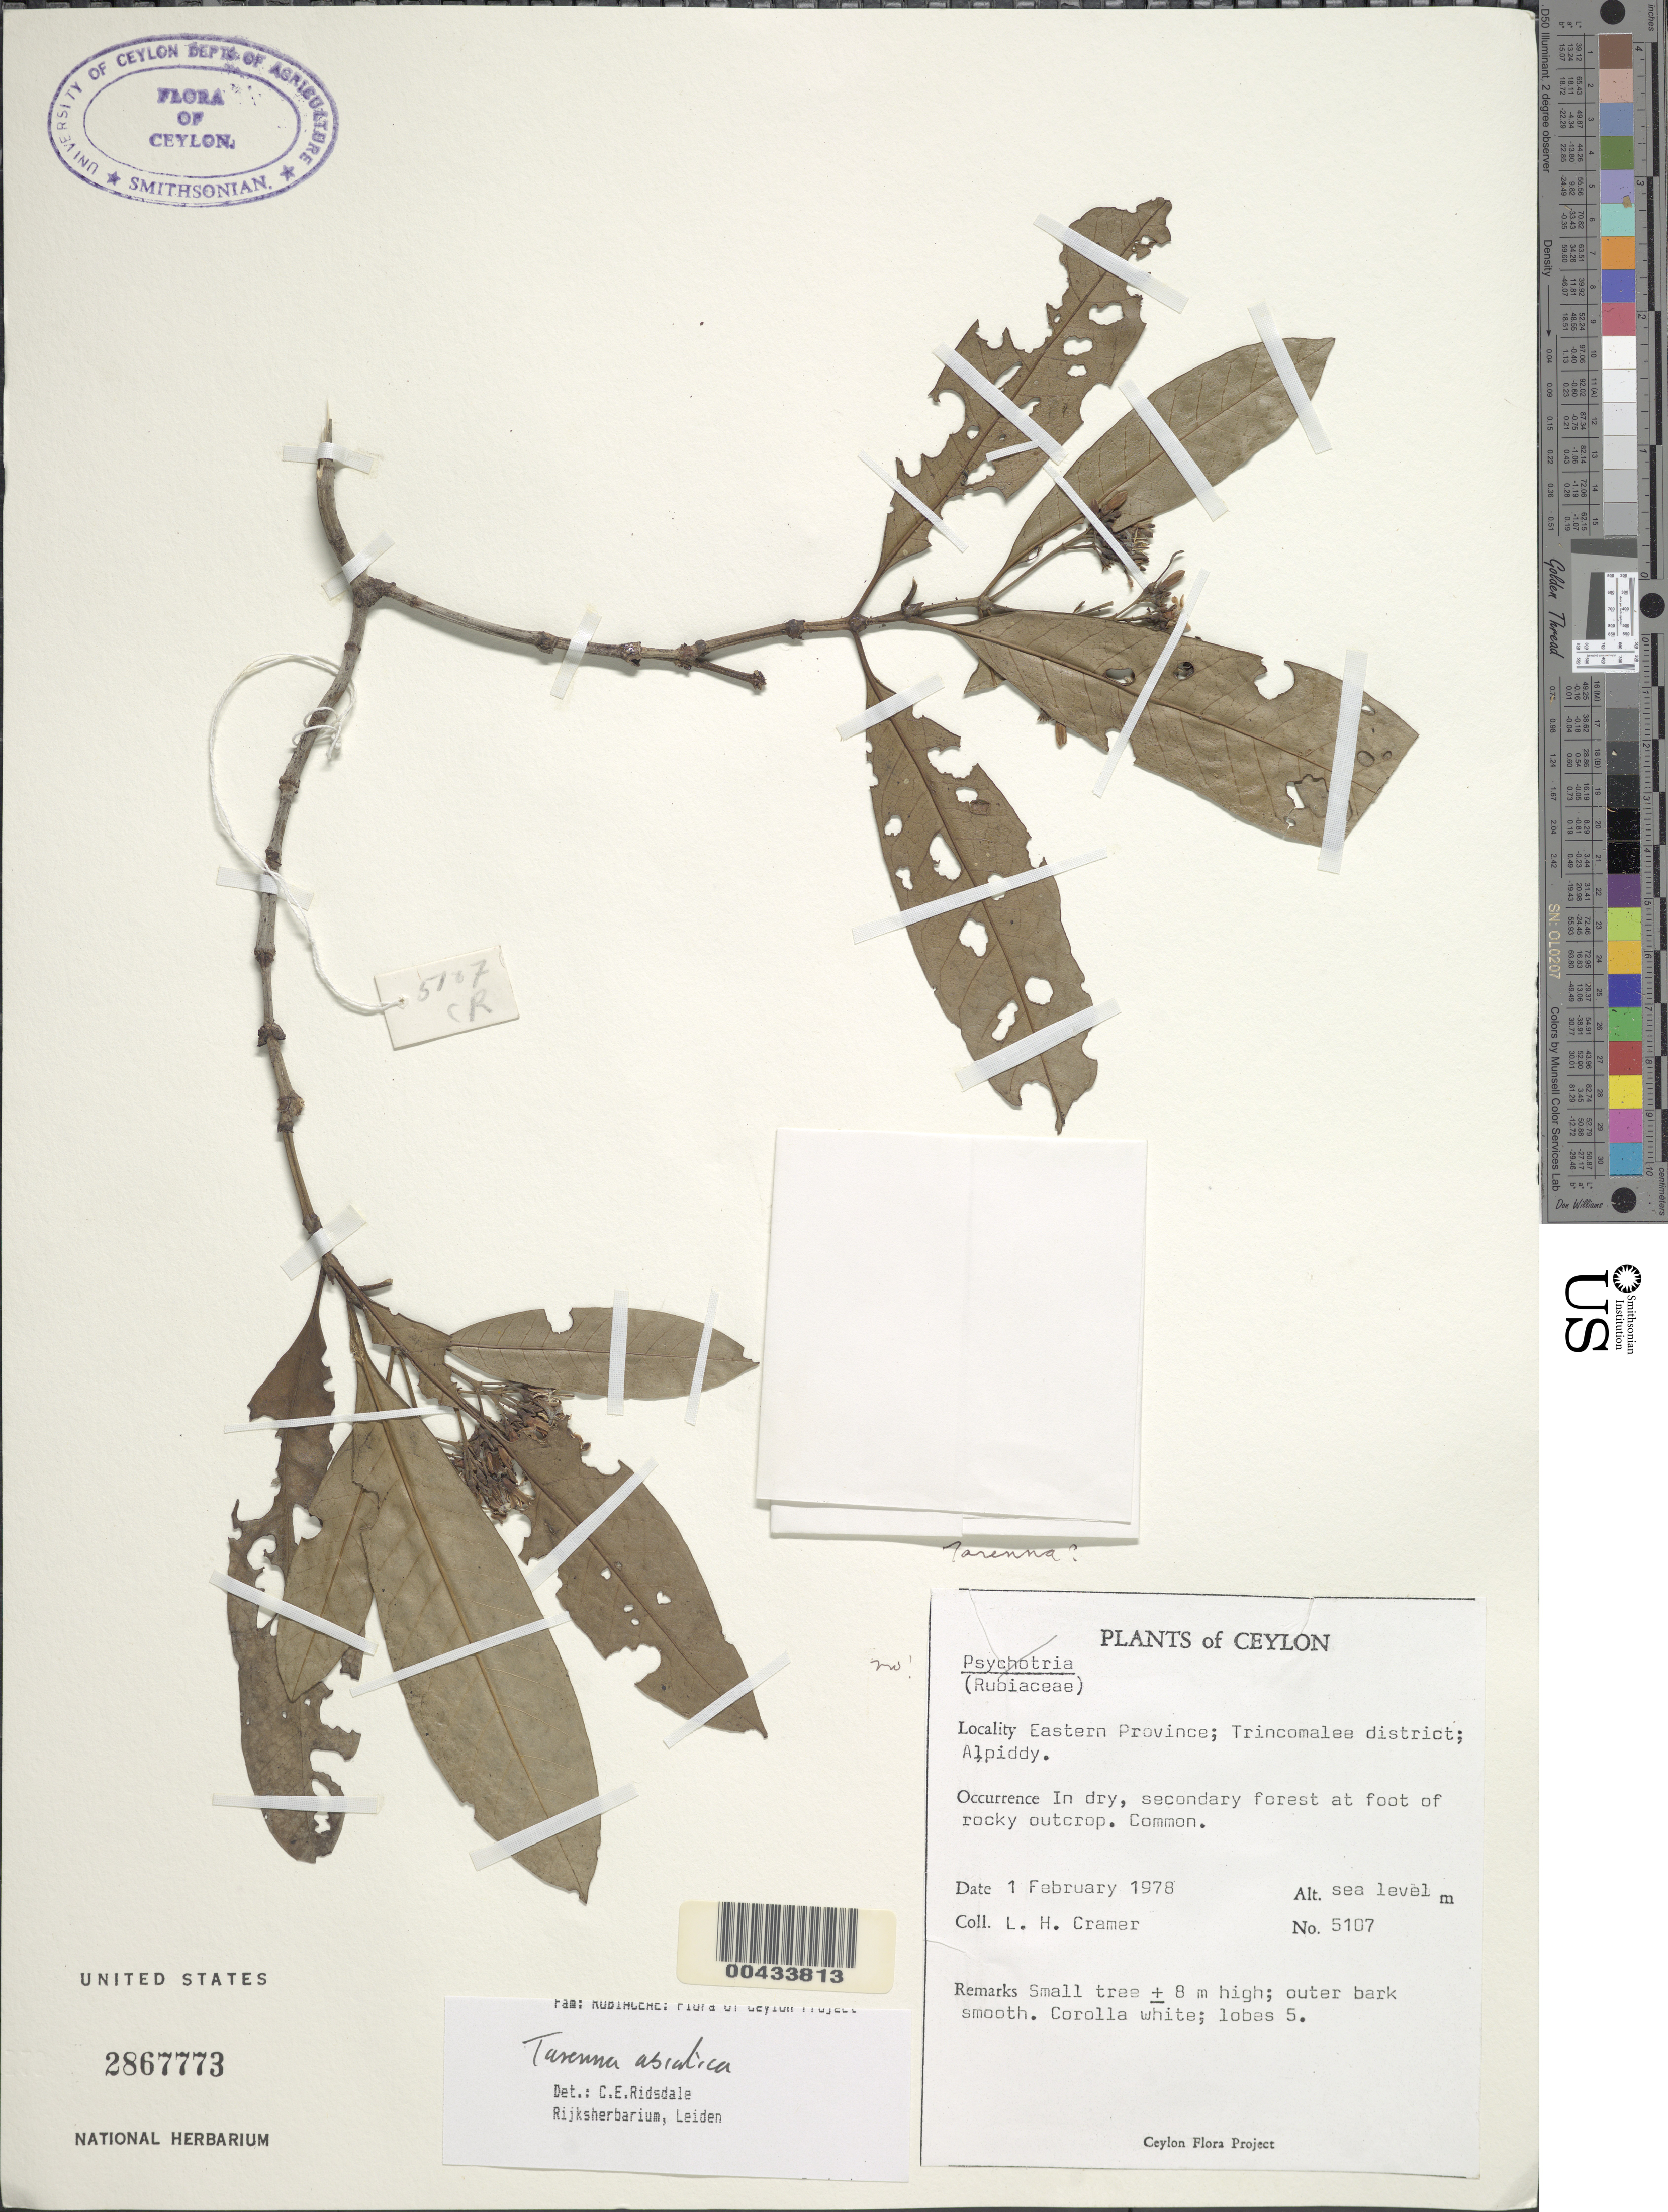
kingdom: Plantae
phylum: Tracheophyta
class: Magnoliopsida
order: Gentianales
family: Rubiaceae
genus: Tarenna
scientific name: Tarenna asiatica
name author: (L.) Kuntze ex K. Schum.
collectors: L. H. Cramer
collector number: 5107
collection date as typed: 01 Feb 1978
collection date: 1978-02-01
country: Sri Lanka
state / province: Eastern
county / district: Trincomalee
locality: Alpiddy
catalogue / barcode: US 2867773